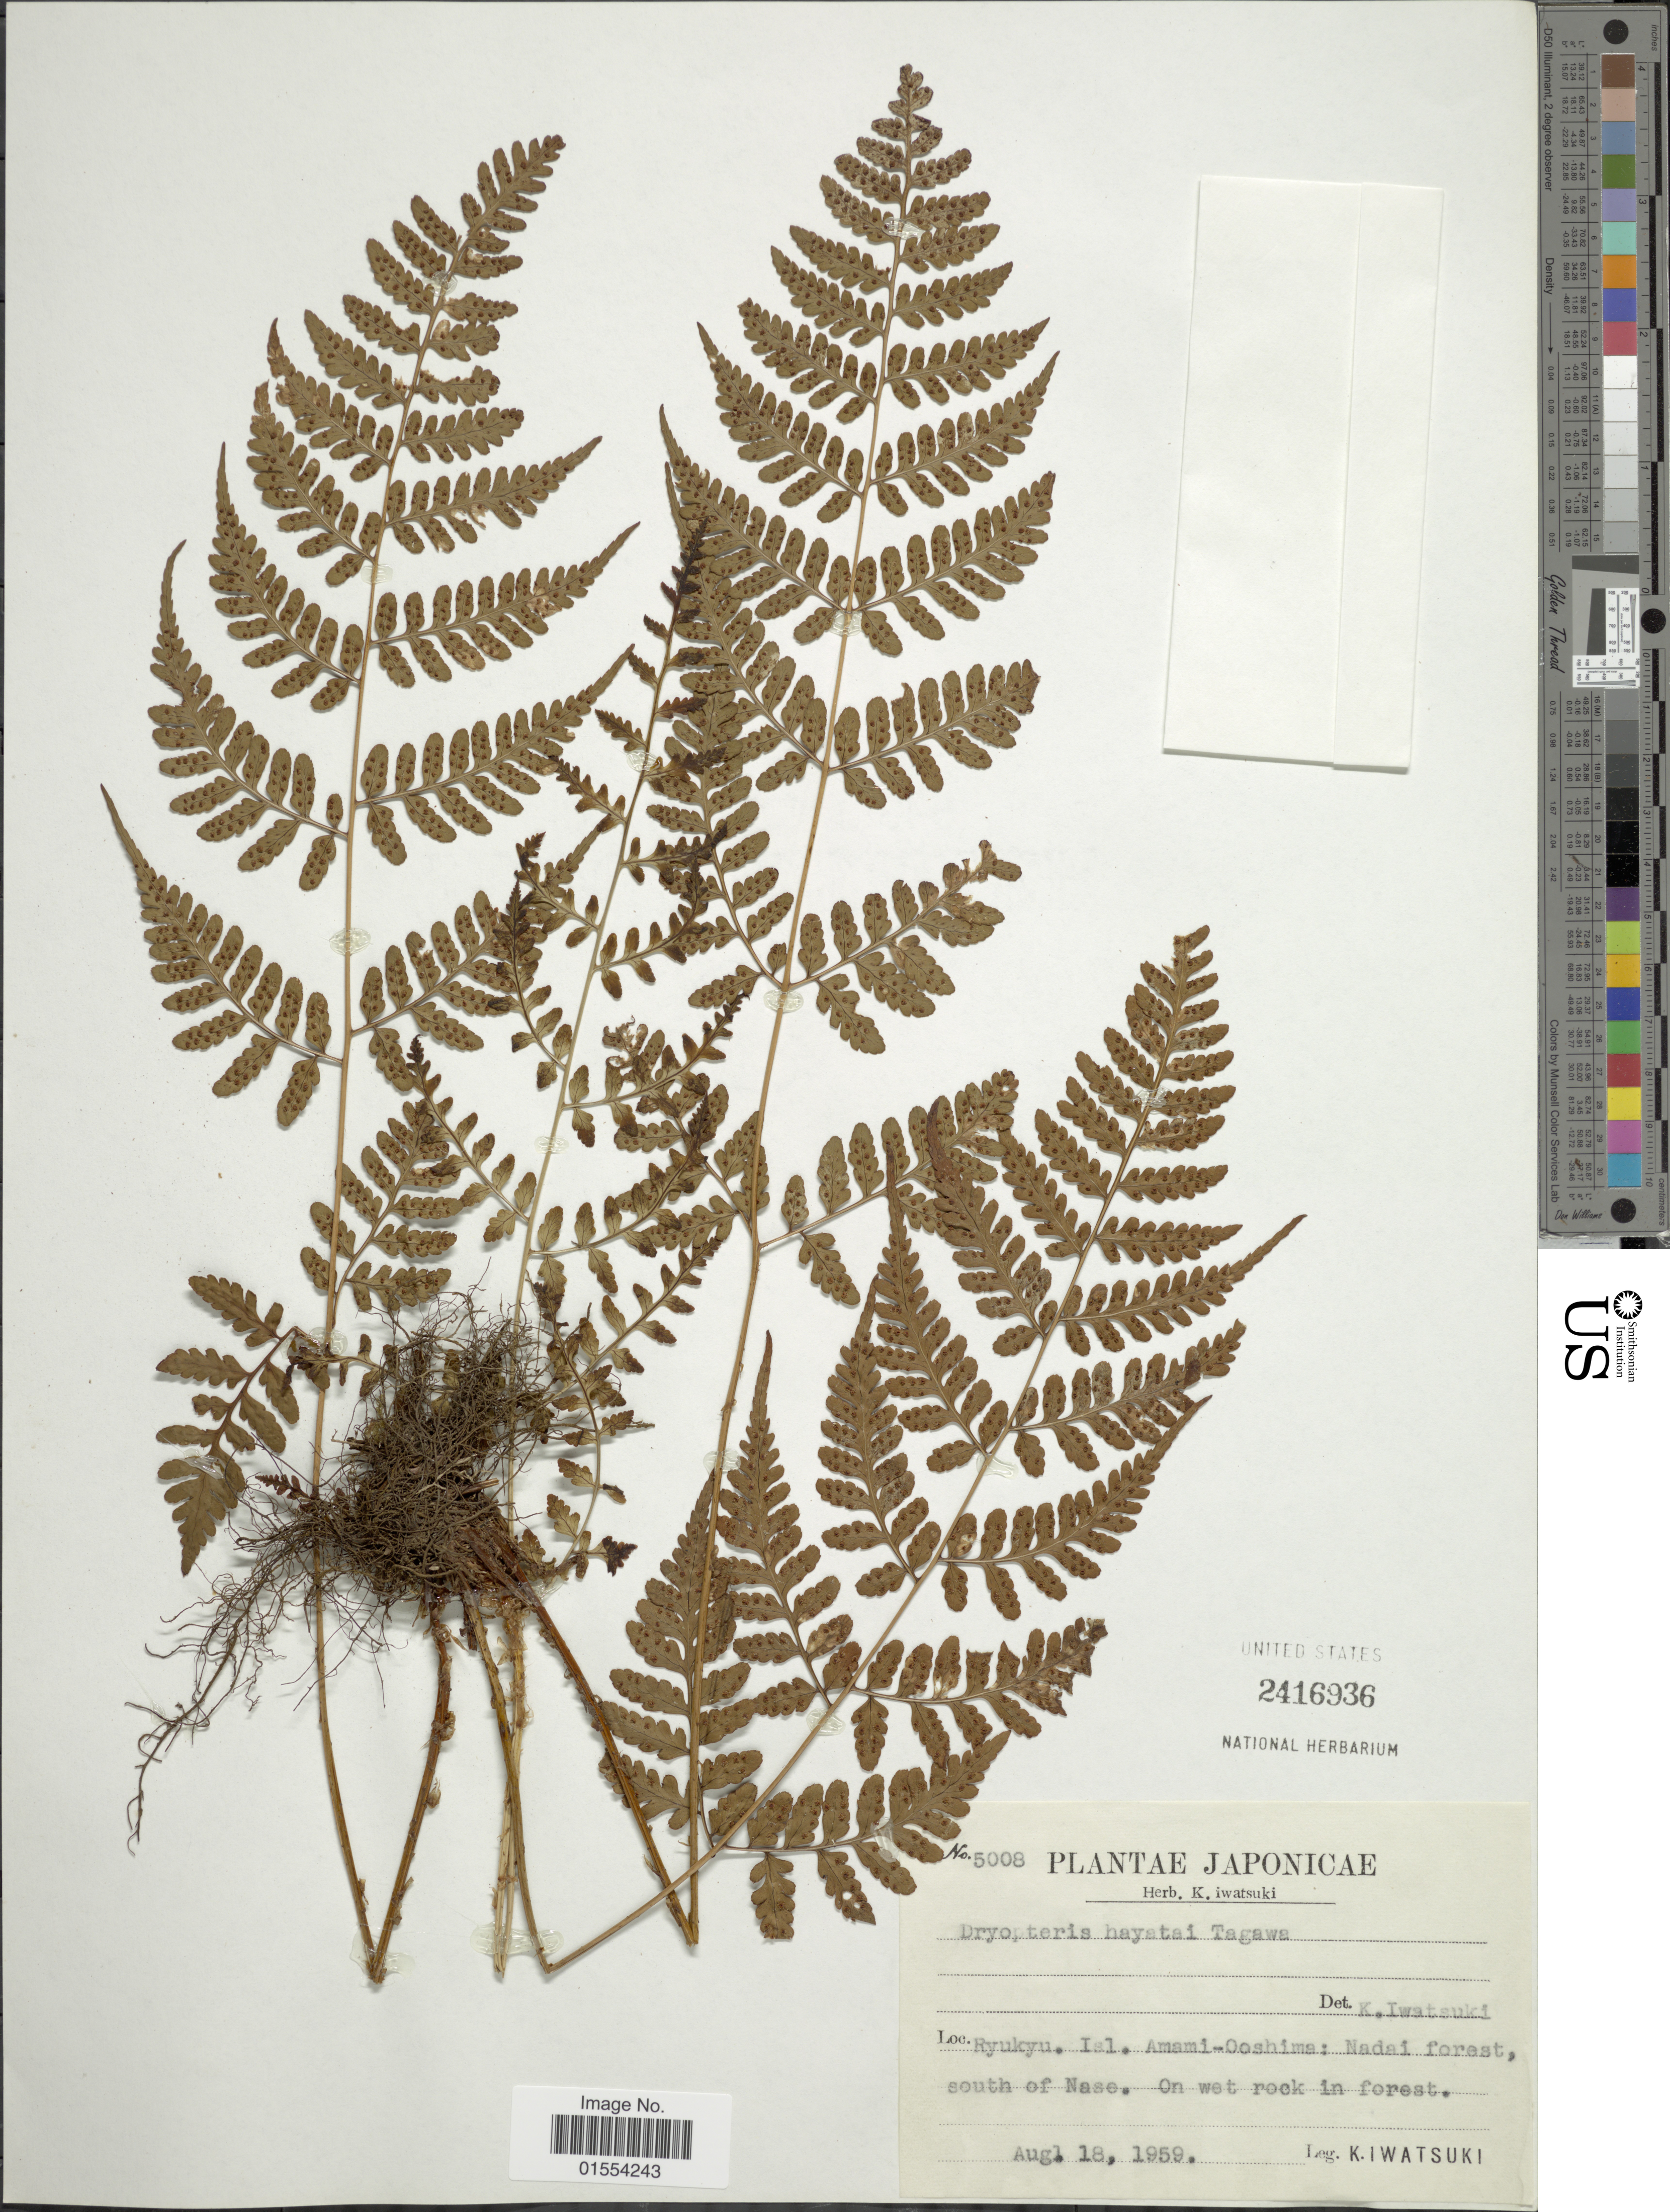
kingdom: Plantae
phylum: Tracheophyta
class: Polypodiopsida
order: Polypodiales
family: Dryopteridaceae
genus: Dryopteris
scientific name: Dryopteris hayatae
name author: Tagawa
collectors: K. Iwatsuki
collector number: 5008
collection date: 1959-08-18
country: Japan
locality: Japonicae. Ryukyu. Isl. Amami-Ooshima: Nadal forest south of Nase.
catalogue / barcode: US 2416936